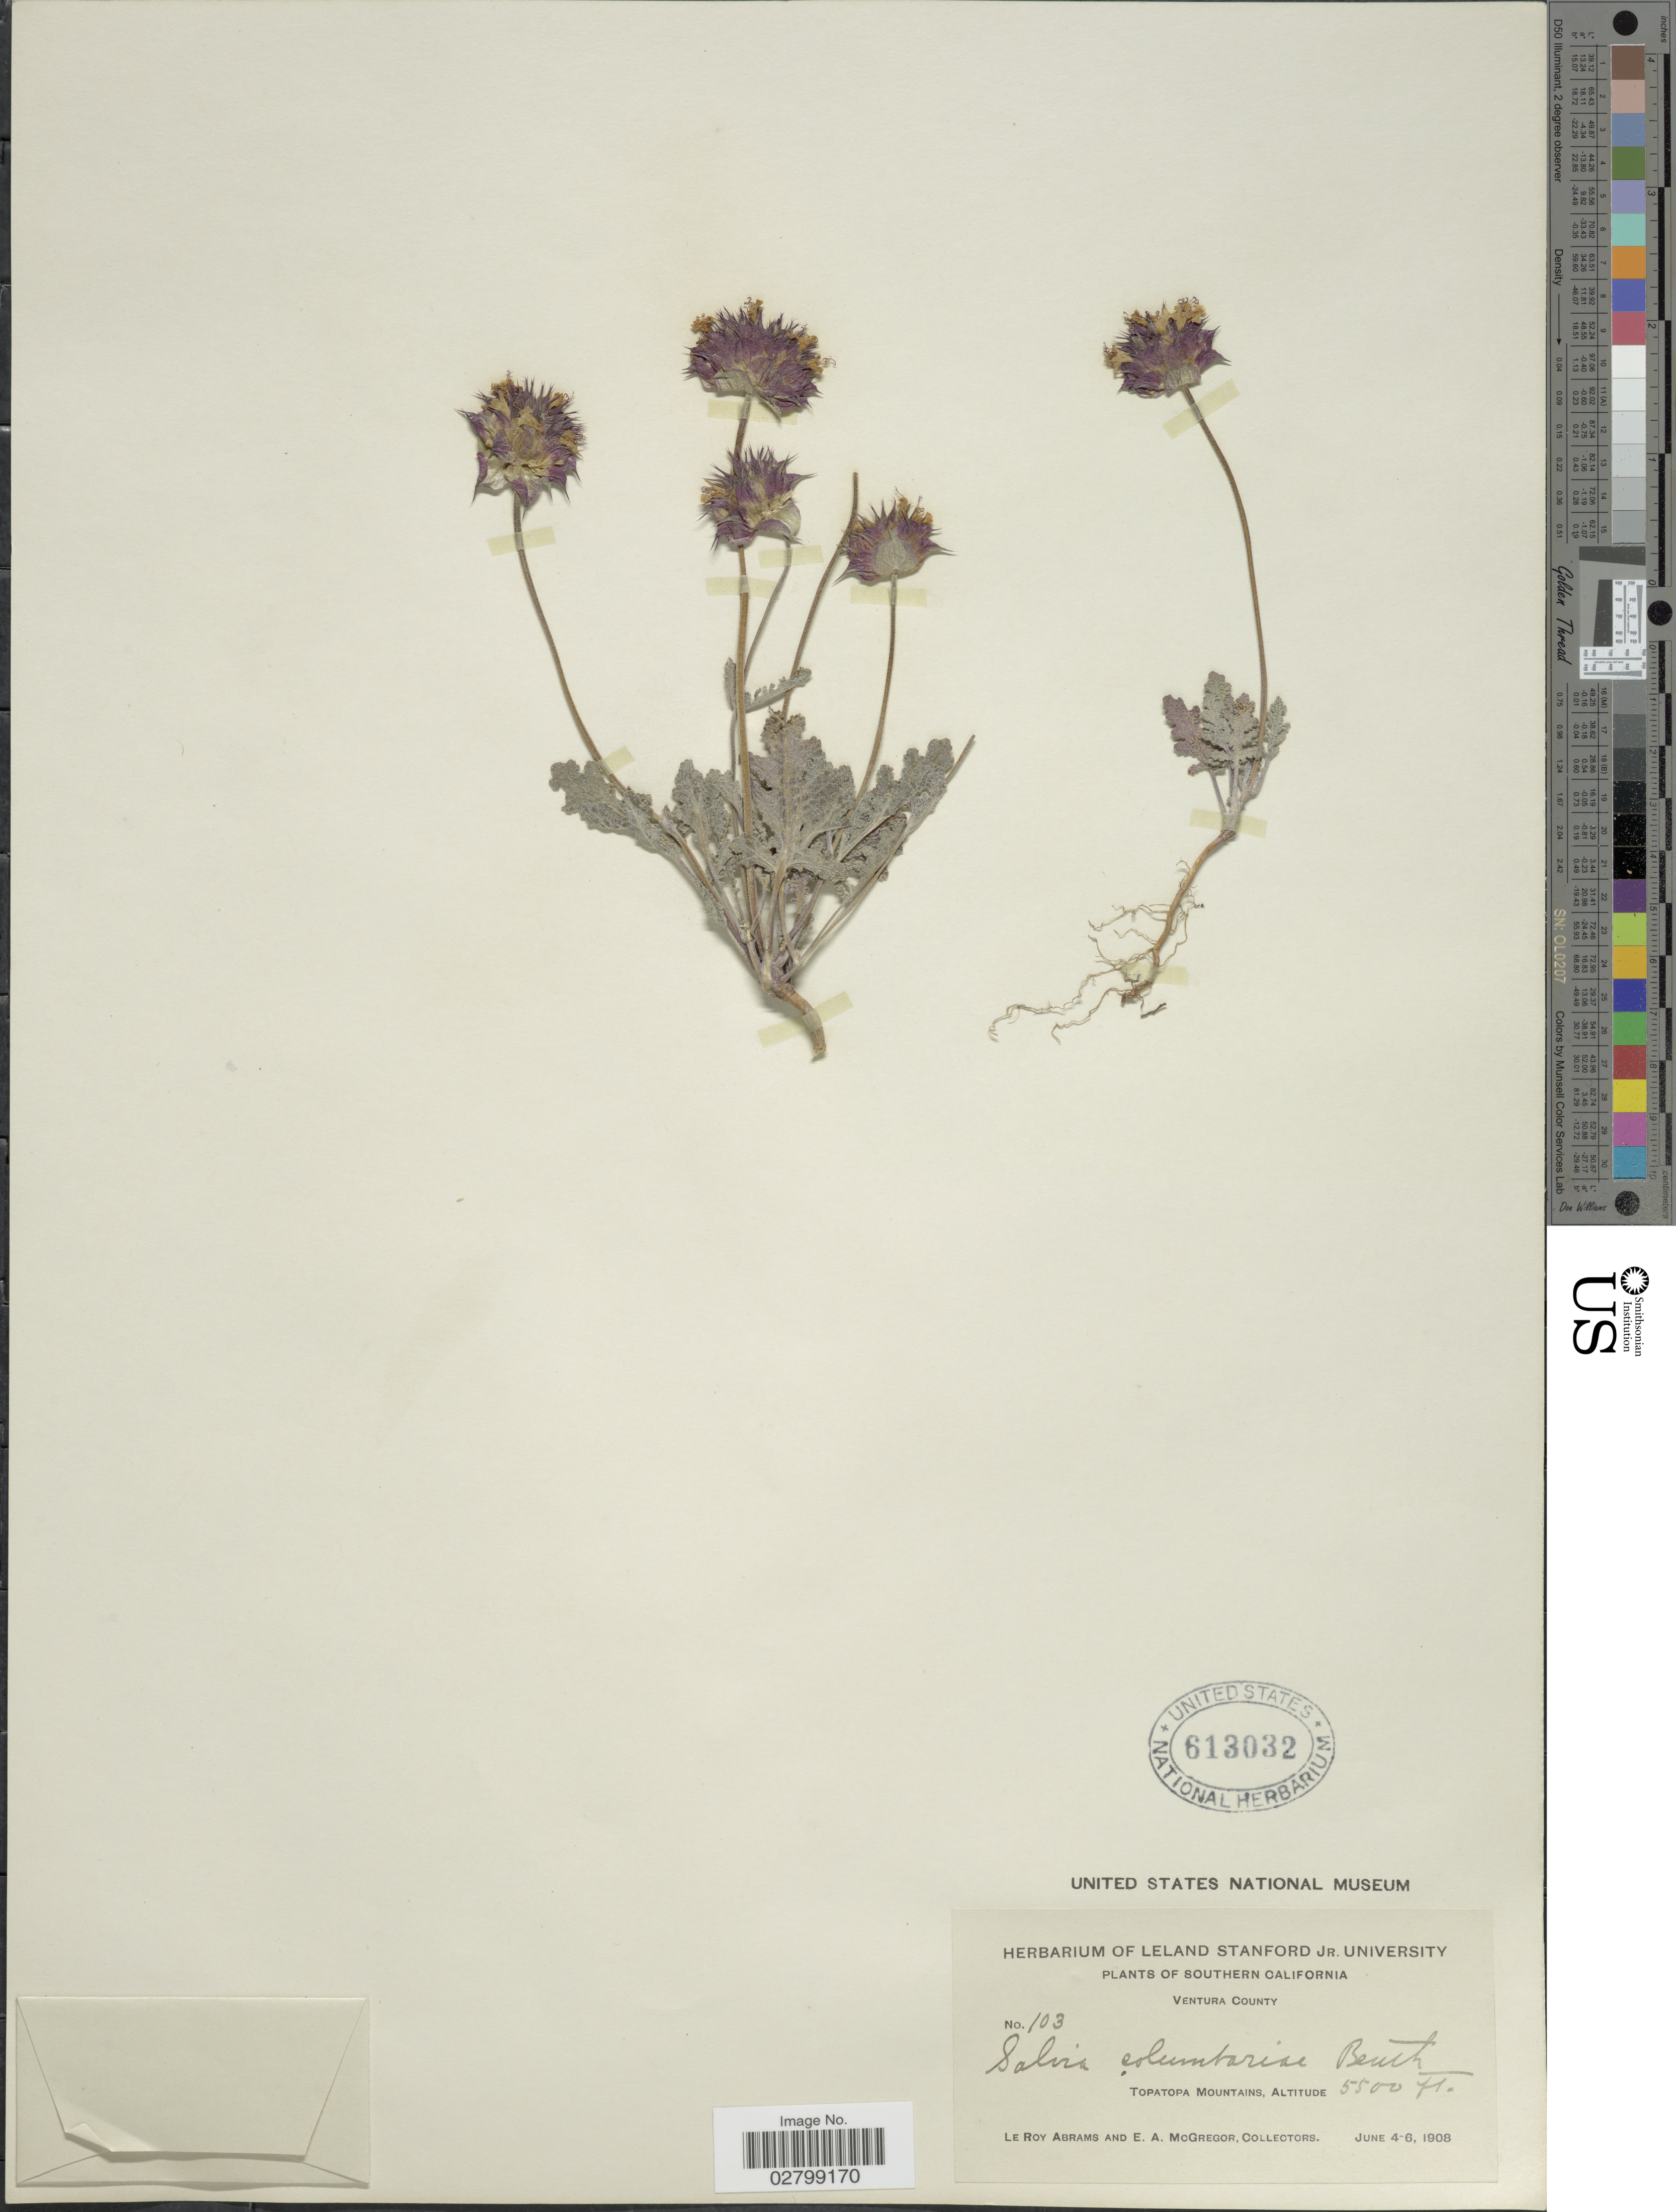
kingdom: Plantae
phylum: Tracheophyta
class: Magnoliopsida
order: Lamiales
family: Lamiaceae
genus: Salvia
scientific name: Salvia columbariae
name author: Benth.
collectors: L. Abrams & E. A. McGregor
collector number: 103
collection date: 1908-06-04/1908-06-06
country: United States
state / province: California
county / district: Ventura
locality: Southern California. Ventura County. Topatopa Mountains.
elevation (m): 1676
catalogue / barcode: US 613032